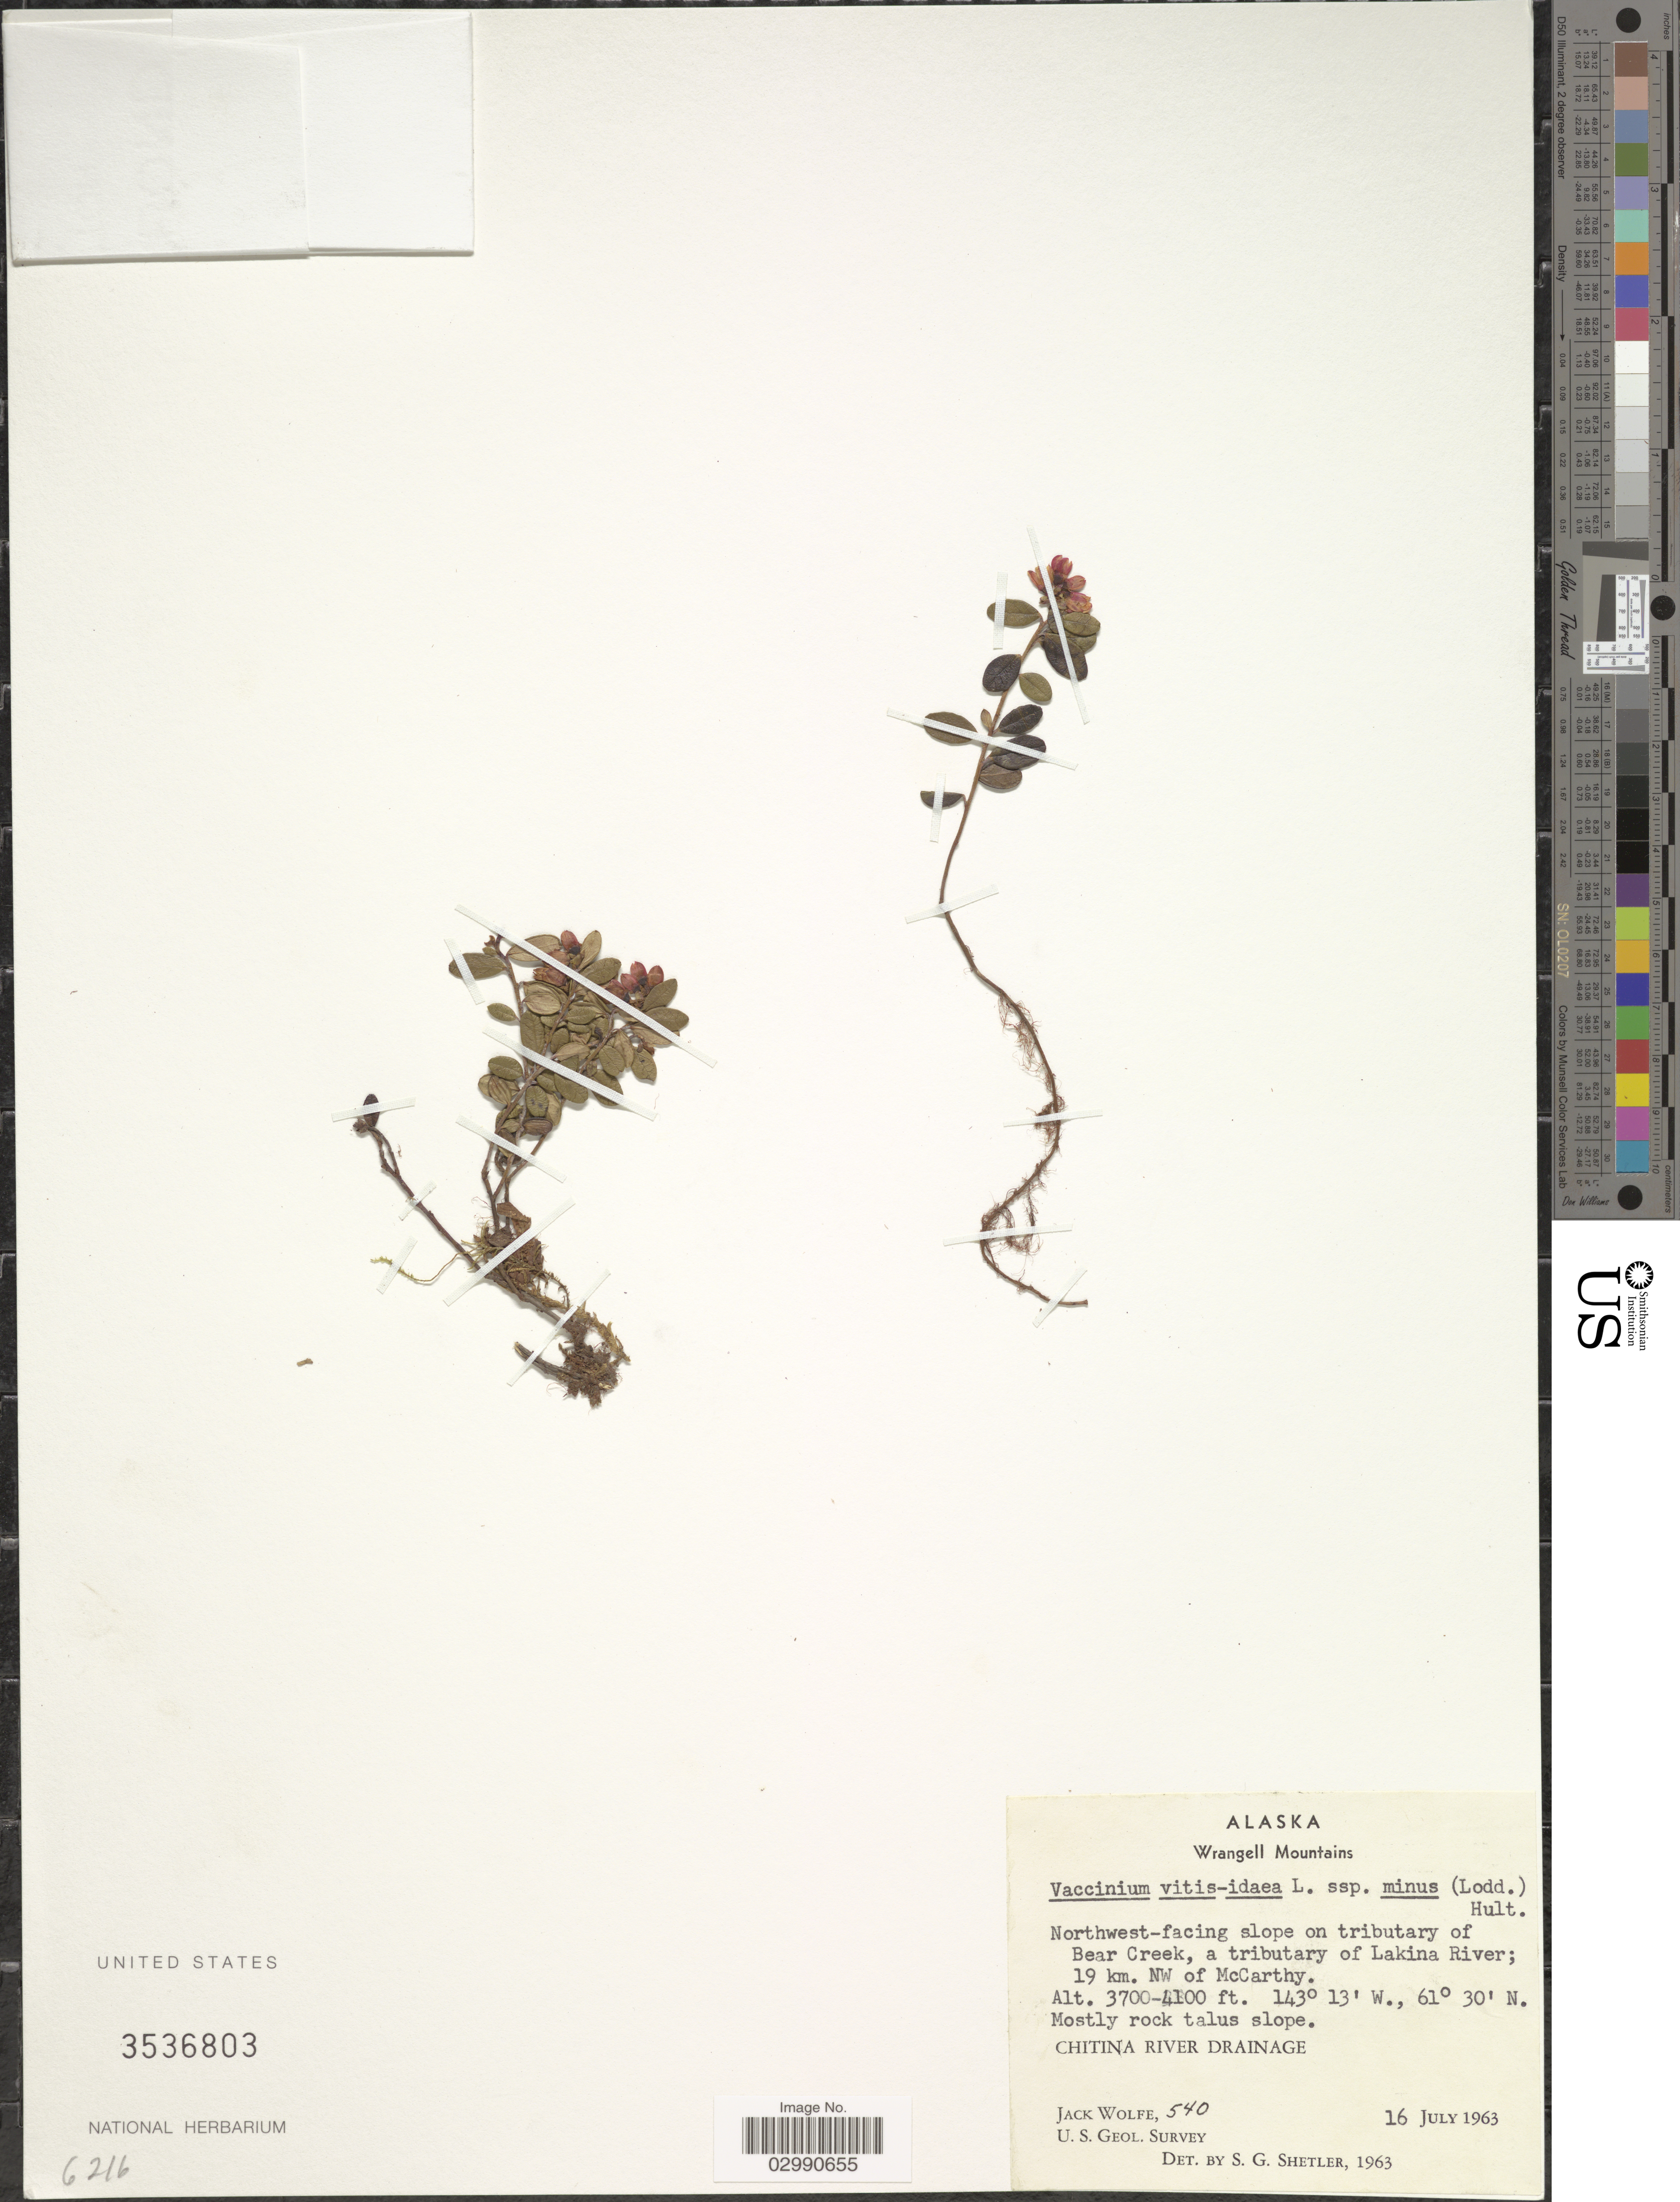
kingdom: Plantae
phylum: Tracheophyta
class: Magnoliopsida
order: Ericales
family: Ericaceae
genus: Vaccinium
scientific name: Vaccinium vitis-idaea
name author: L.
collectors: J. Wolfe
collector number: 540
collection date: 1963-07-16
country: United States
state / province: Alaska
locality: Wrangell Mountains, Northwest-facing slope on tributary of Bear Creek, a tributary of Lakina River; 19 km. NW of McCarthy.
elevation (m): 1128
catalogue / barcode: US 3536803